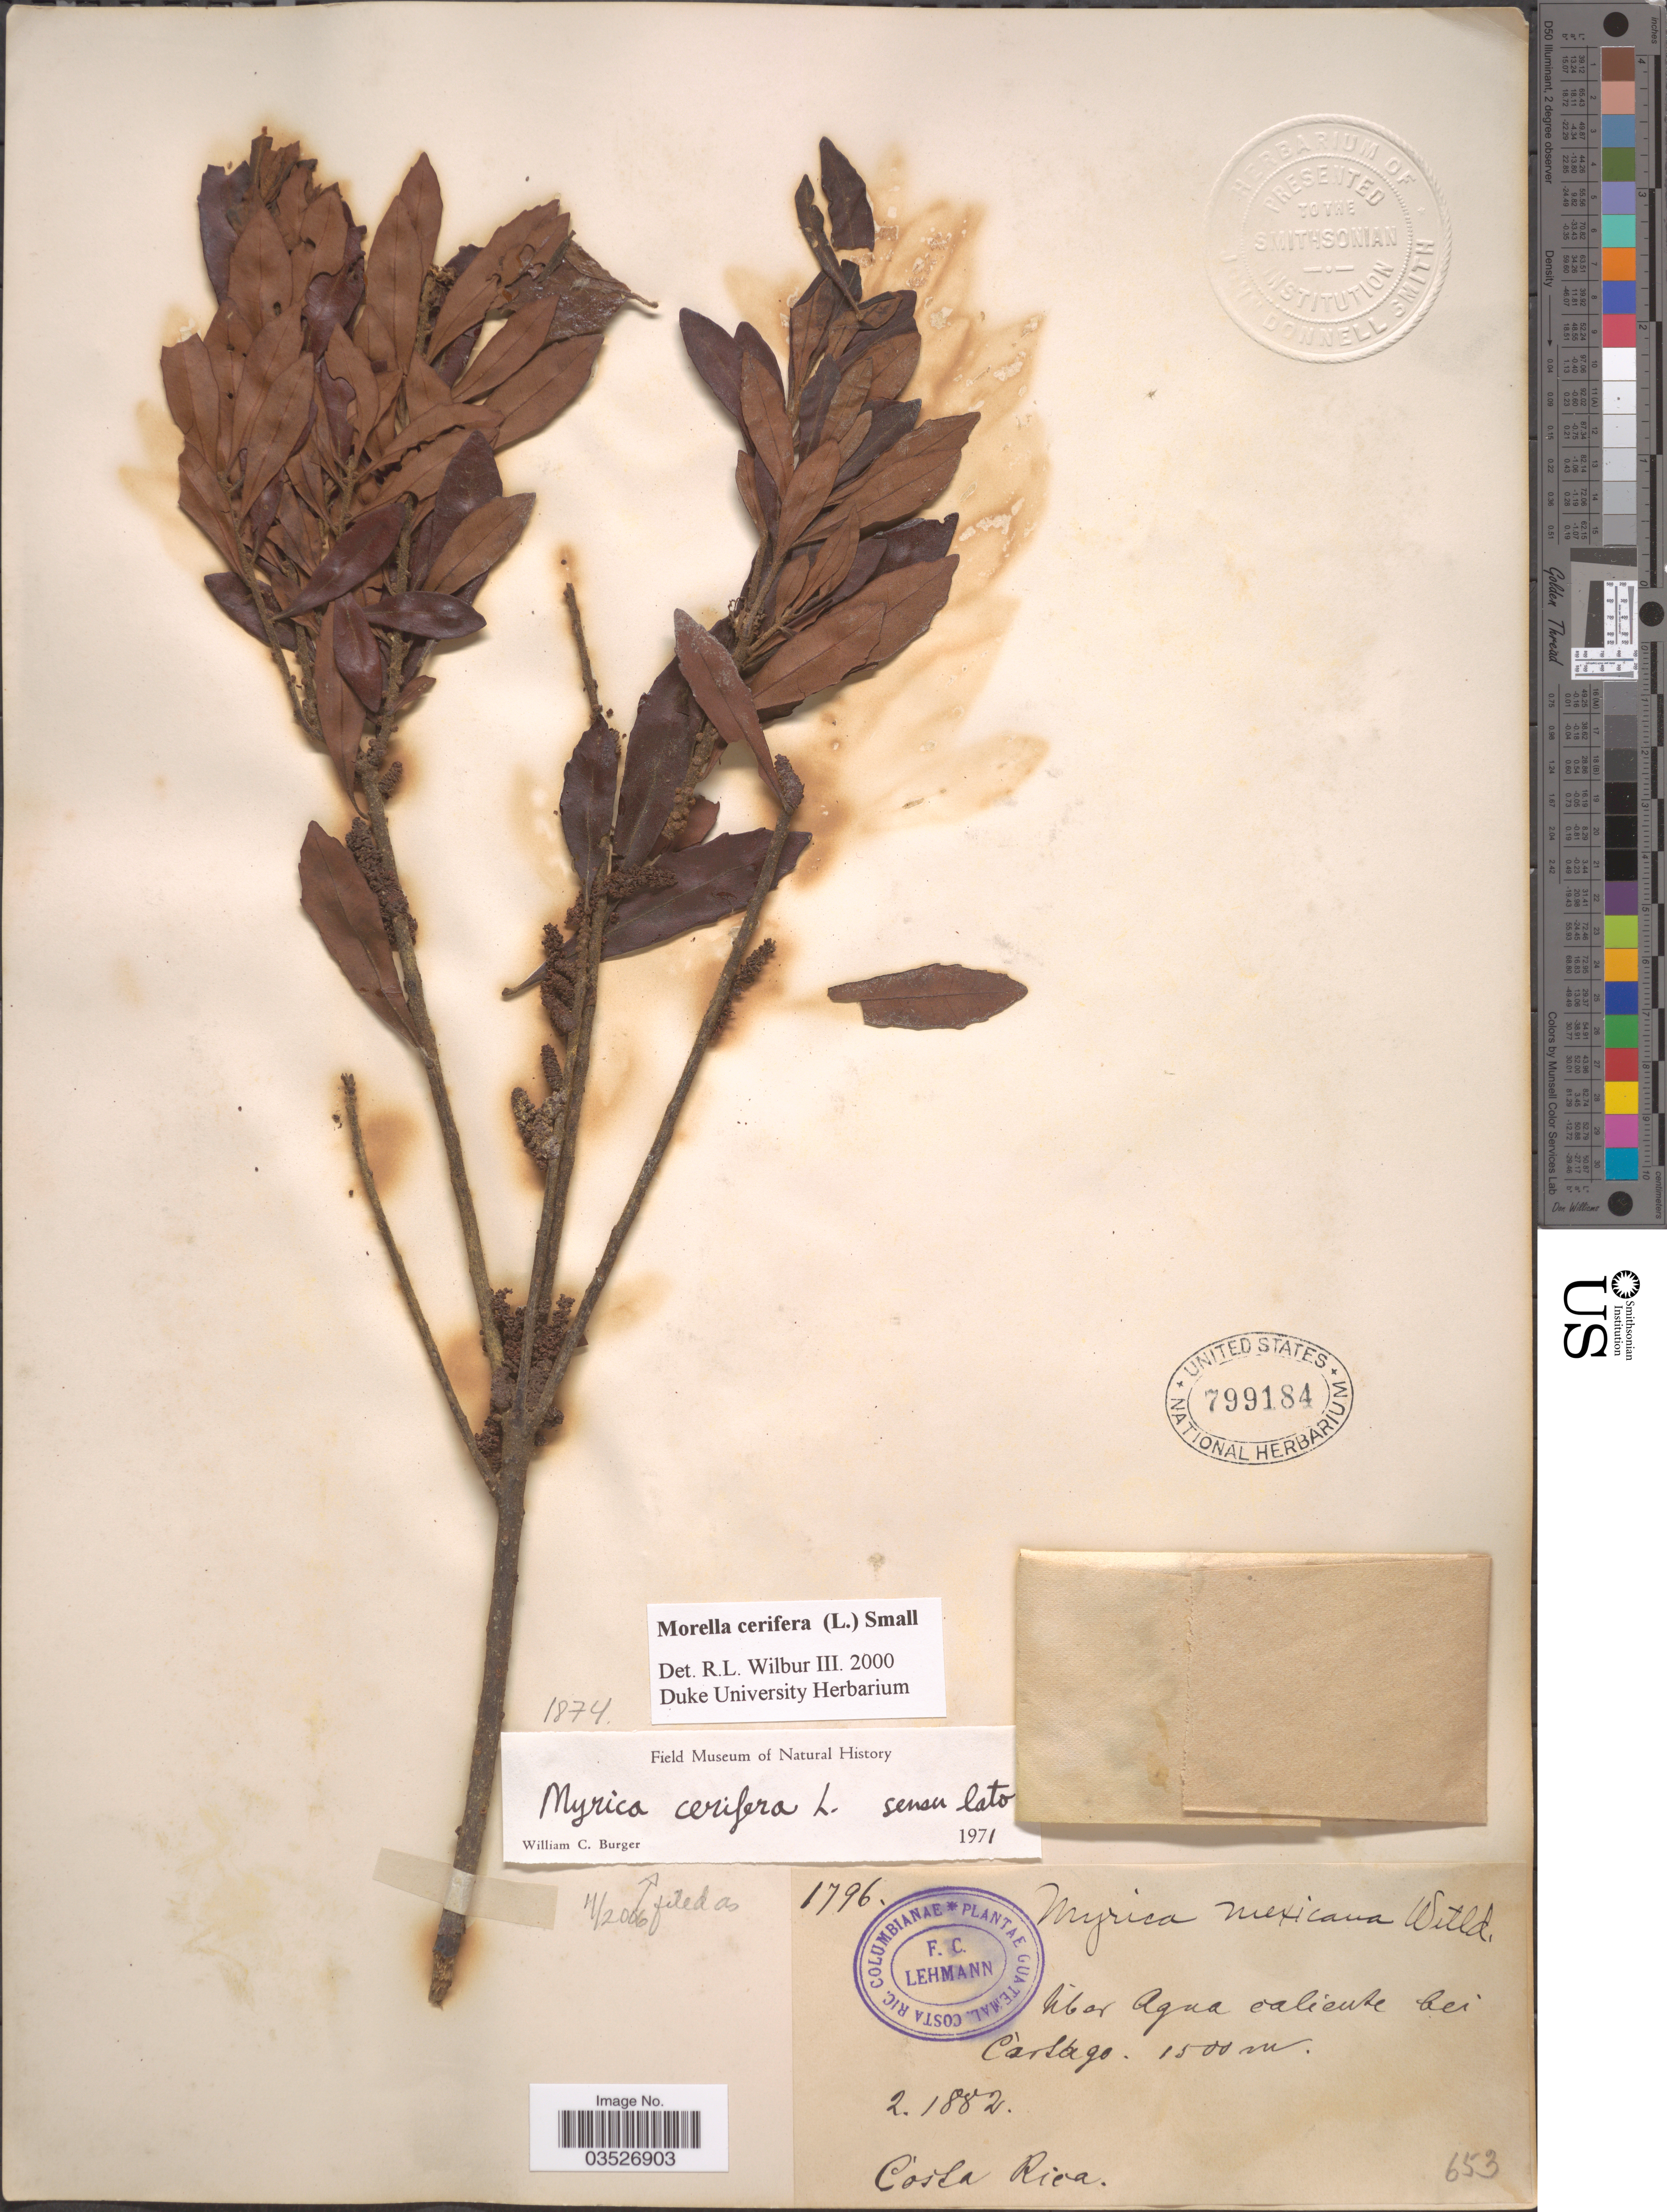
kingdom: Plantae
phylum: Tracheophyta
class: Magnoliopsida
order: Fagales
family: Myricaceae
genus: Morella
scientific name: Morella cerifera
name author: (L.) Small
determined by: Wilbur, R. L.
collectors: F. C. Lehmann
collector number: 1796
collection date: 1882-02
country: Costa Rica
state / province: Cartago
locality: Uber Agua caliente bei Cartago.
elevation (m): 1500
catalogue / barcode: US 799184